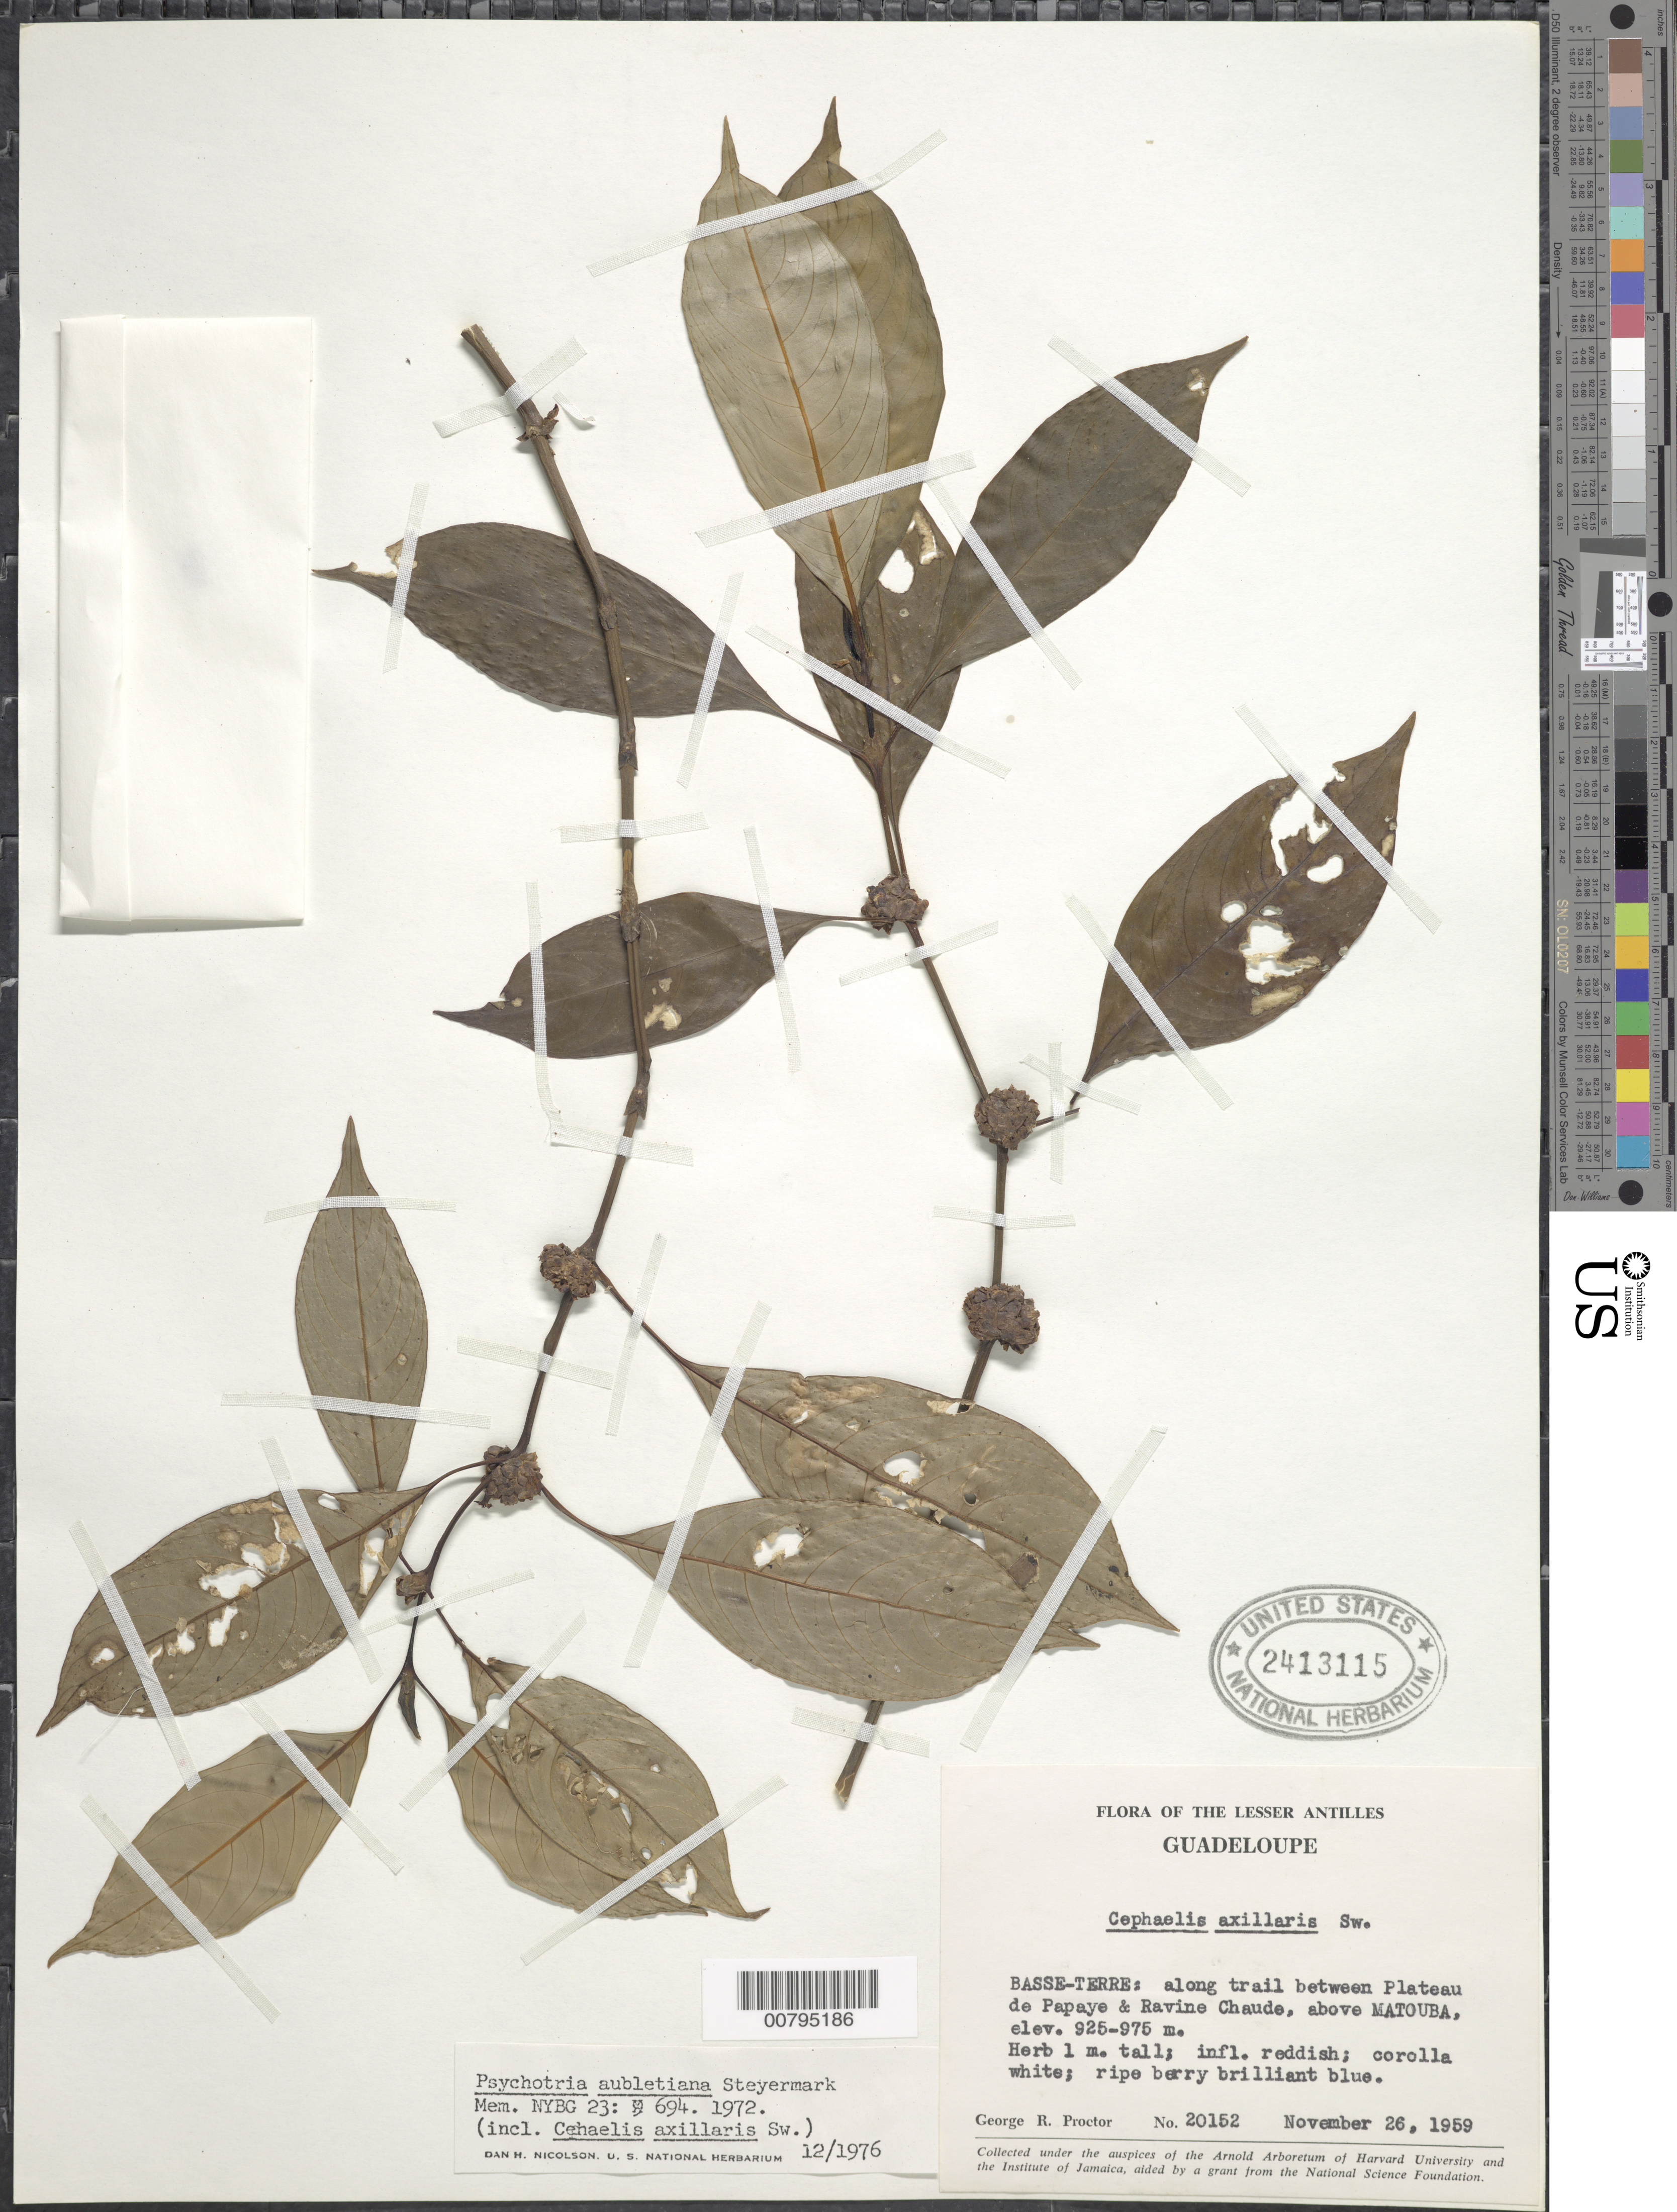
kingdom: Plantae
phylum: Tracheophyta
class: Magnoliopsida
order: Gentianales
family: Rubiaceae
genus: Psychotria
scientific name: Psychotria aubletiana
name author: Steyerm.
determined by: Nicholson, D. H., (US), NMNH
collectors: G. R. Proctor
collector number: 20152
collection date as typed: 26 Nov 1959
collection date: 1959-11-26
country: Guadeloupe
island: Basse Terre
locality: Basse-Terre: Along trail between Plateau de Papaye and Ravine Chaude, above Matouba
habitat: Along trail between plateau and ravine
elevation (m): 925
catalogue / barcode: US 2413115